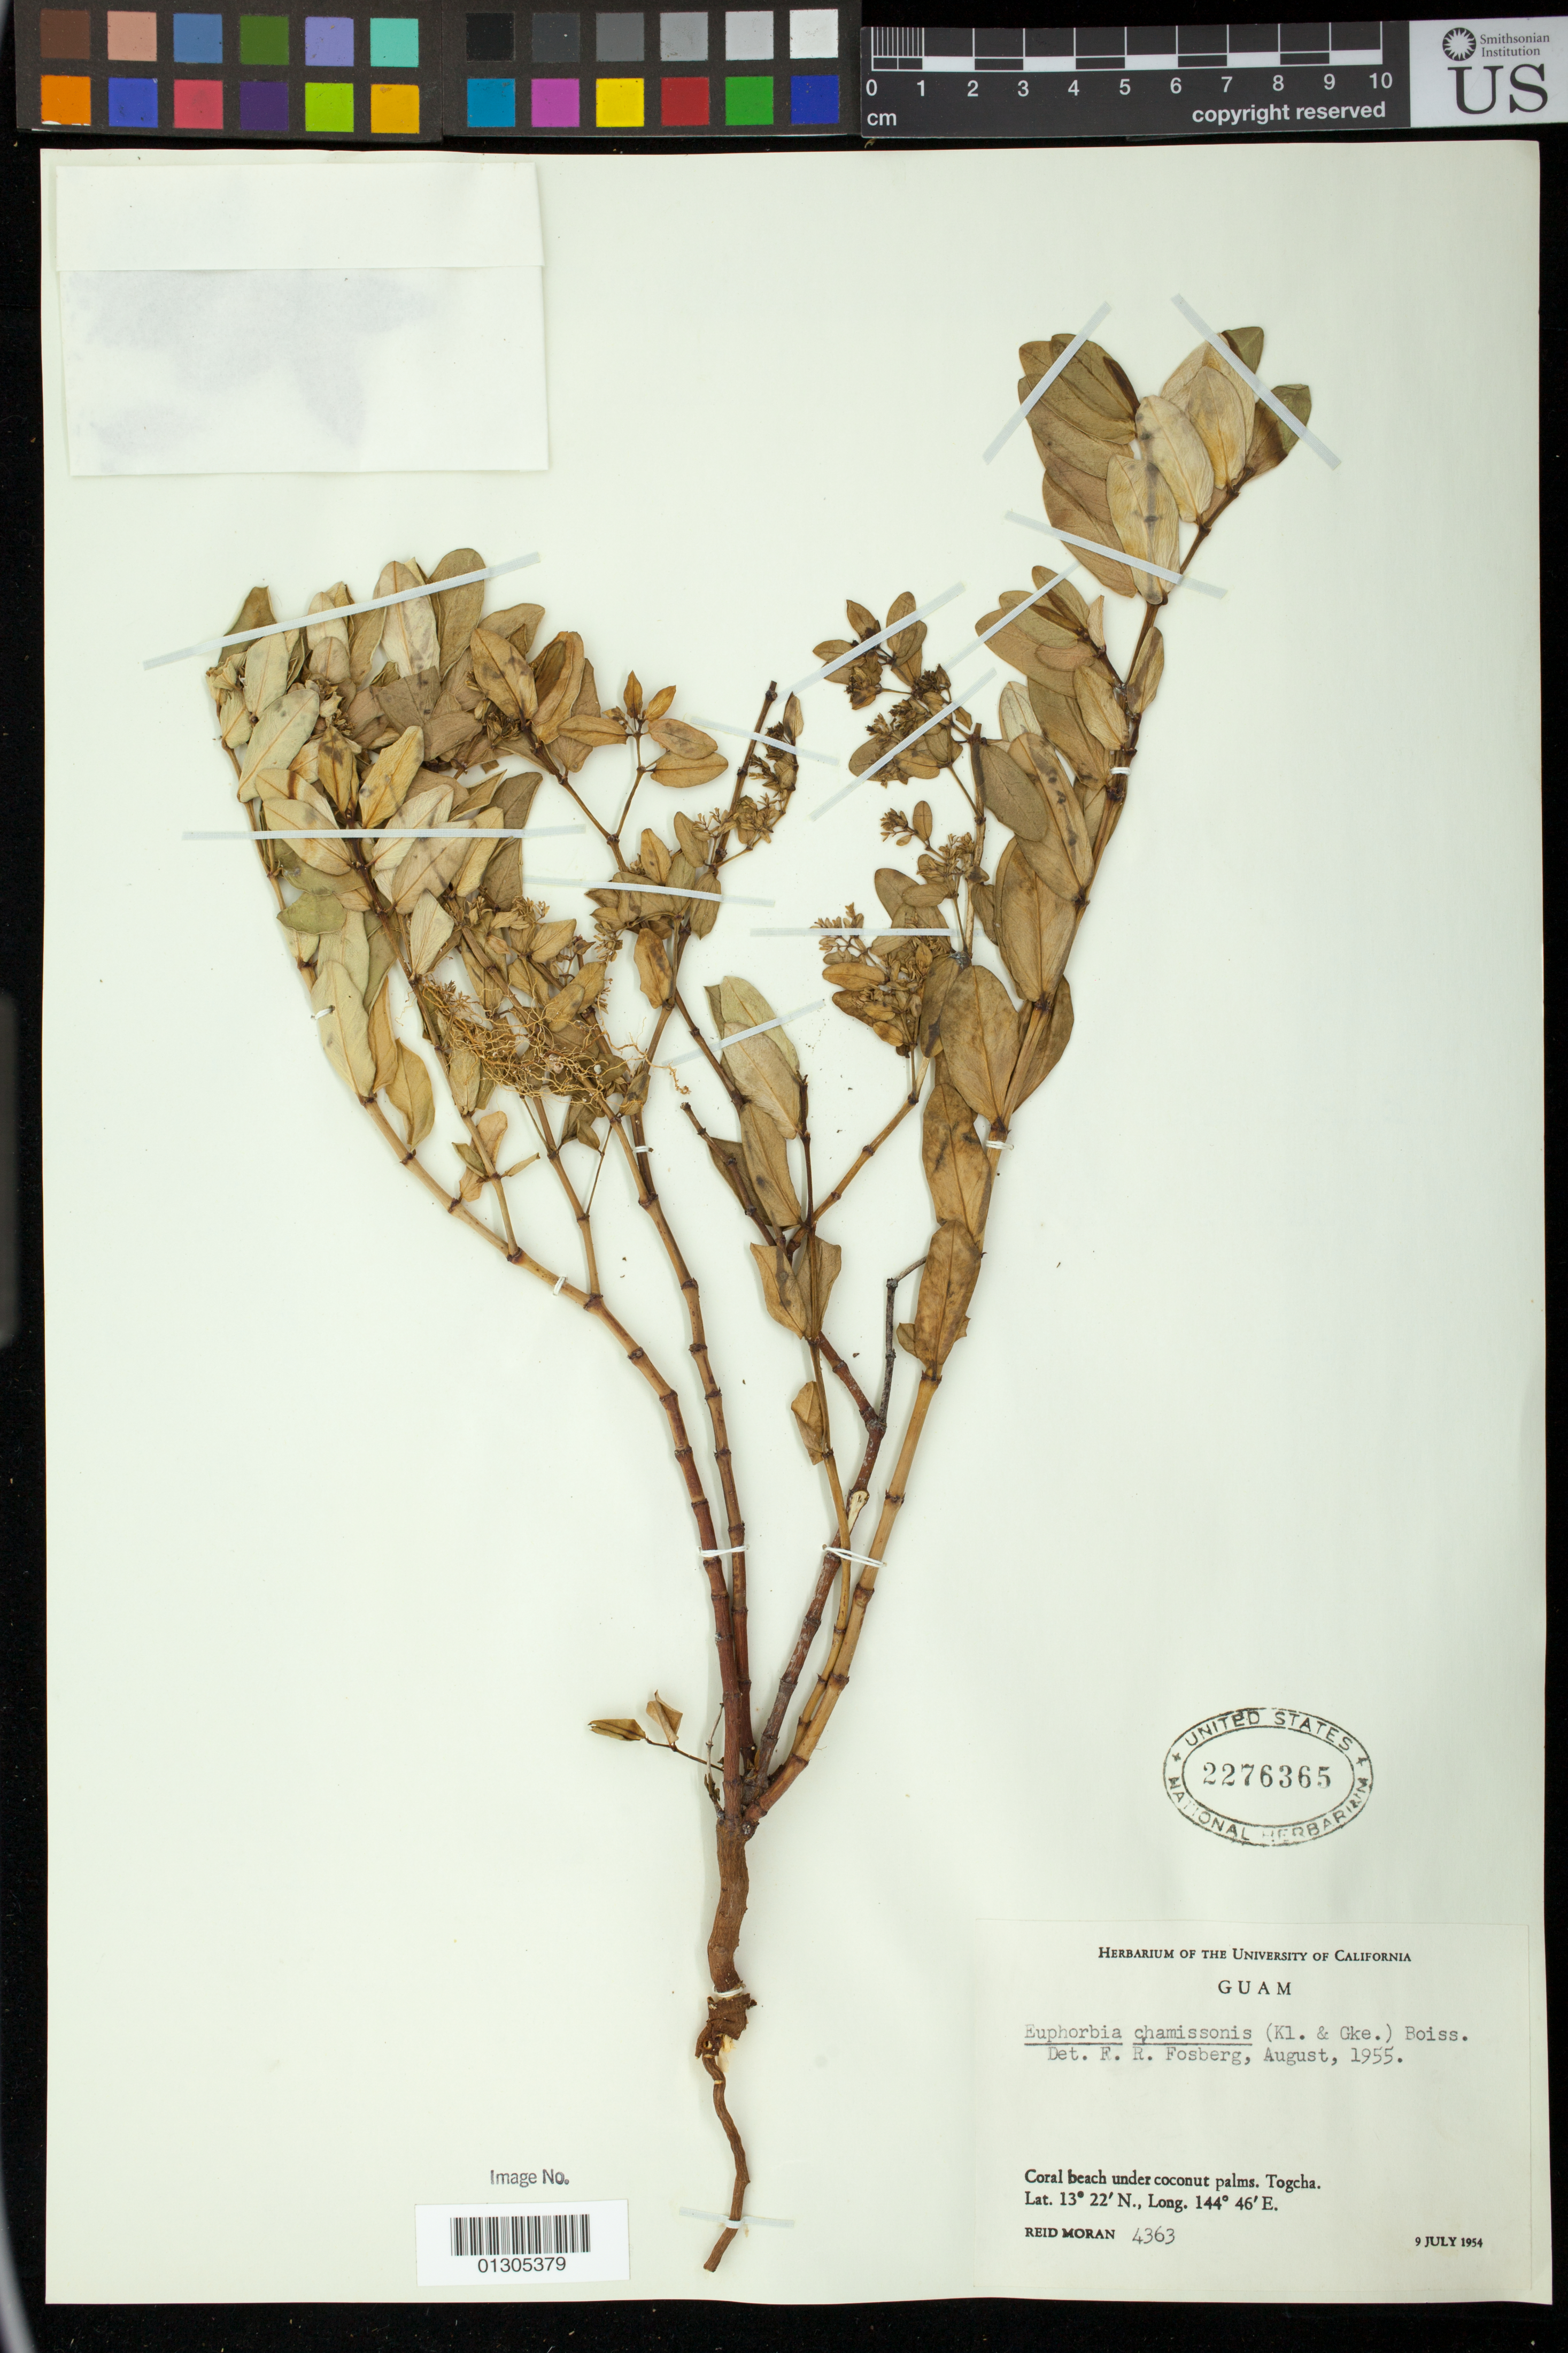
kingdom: Plantae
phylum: Tracheophyta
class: Magnoliopsida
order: Malpighiales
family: Euphorbiaceae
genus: Euphorbia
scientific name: Euphorbia chamissonis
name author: (Klotzsch ex Klotzsch & Garcke) Boiss.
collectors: R. V. Moran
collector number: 4363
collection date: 1954-07-09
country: Guam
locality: Togcha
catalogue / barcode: US 2276365